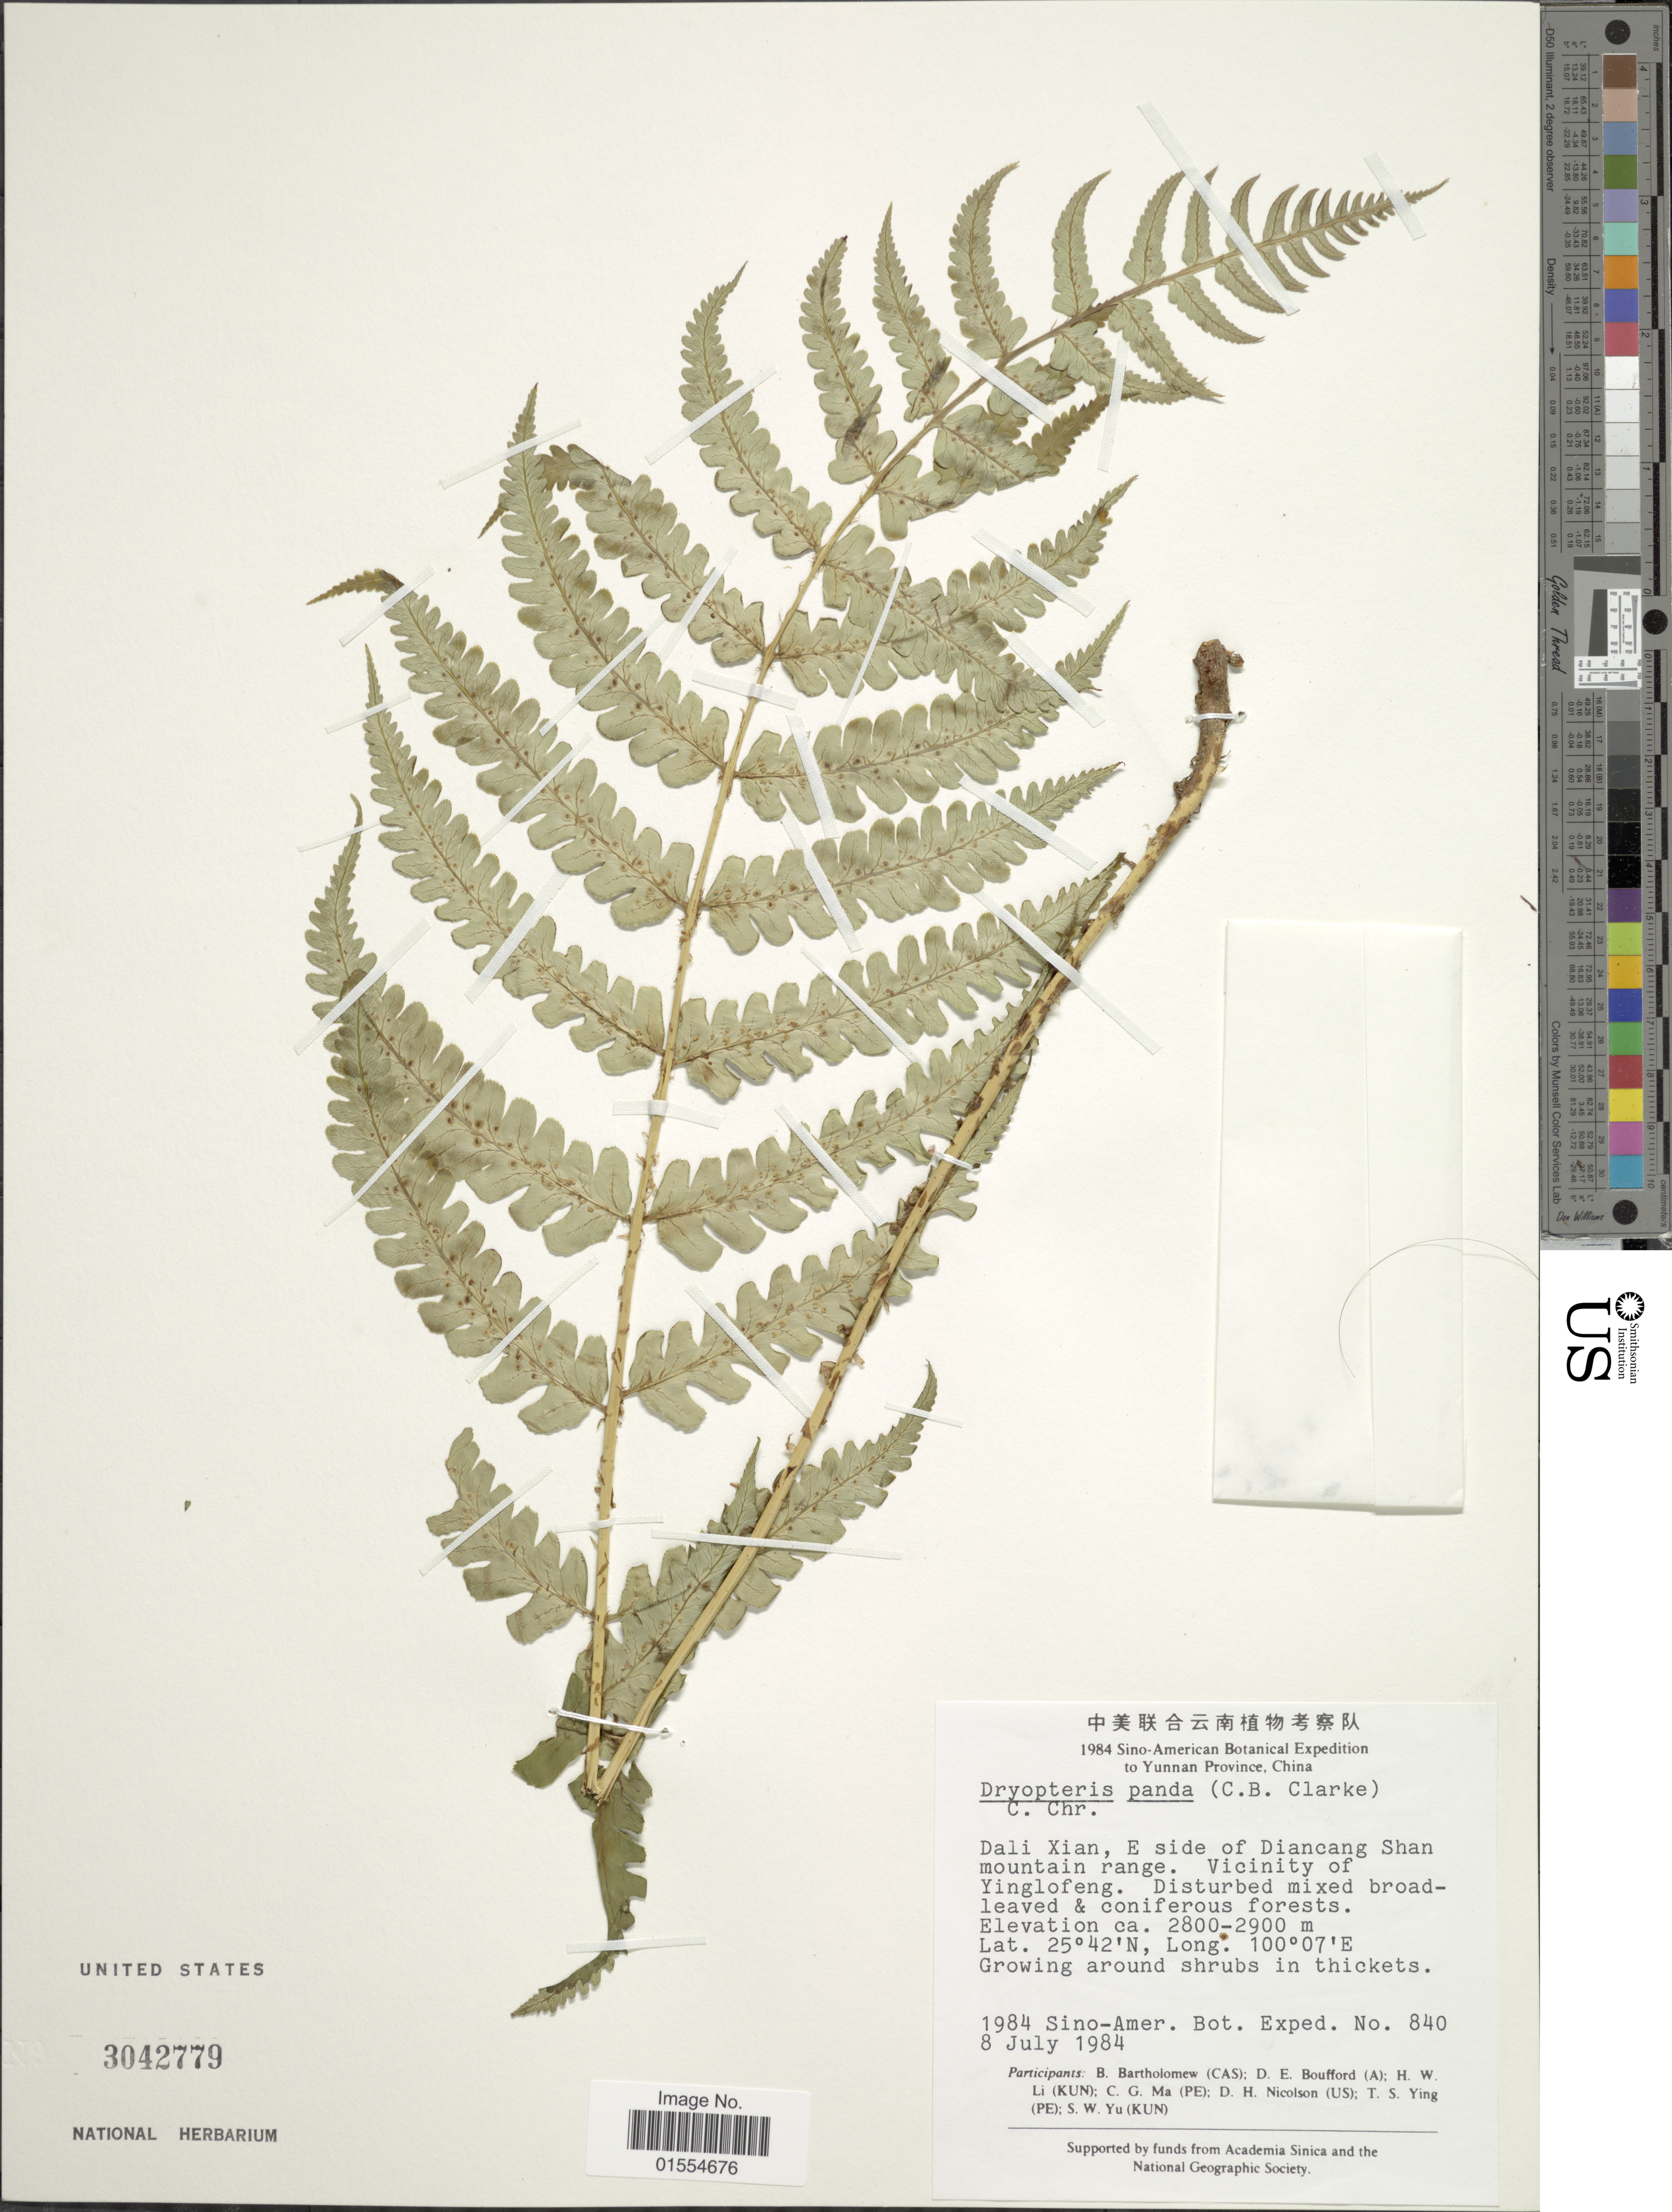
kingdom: Plantae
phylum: Tracheophyta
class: Polypodiopsida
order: Polypodiales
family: Dryopteridaceae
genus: Dryopteris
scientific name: Dryopteris panda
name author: (C.B. Clarke) C. Chr.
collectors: Sino-Amer. Bot. Exped. 1984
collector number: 840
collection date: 1984-07-08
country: China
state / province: Yunnan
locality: Yunnan Province, Dalia Xian, E side of Diancang Shan mountain range, vicinity of Yinglofeng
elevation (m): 2800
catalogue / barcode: US 3042779